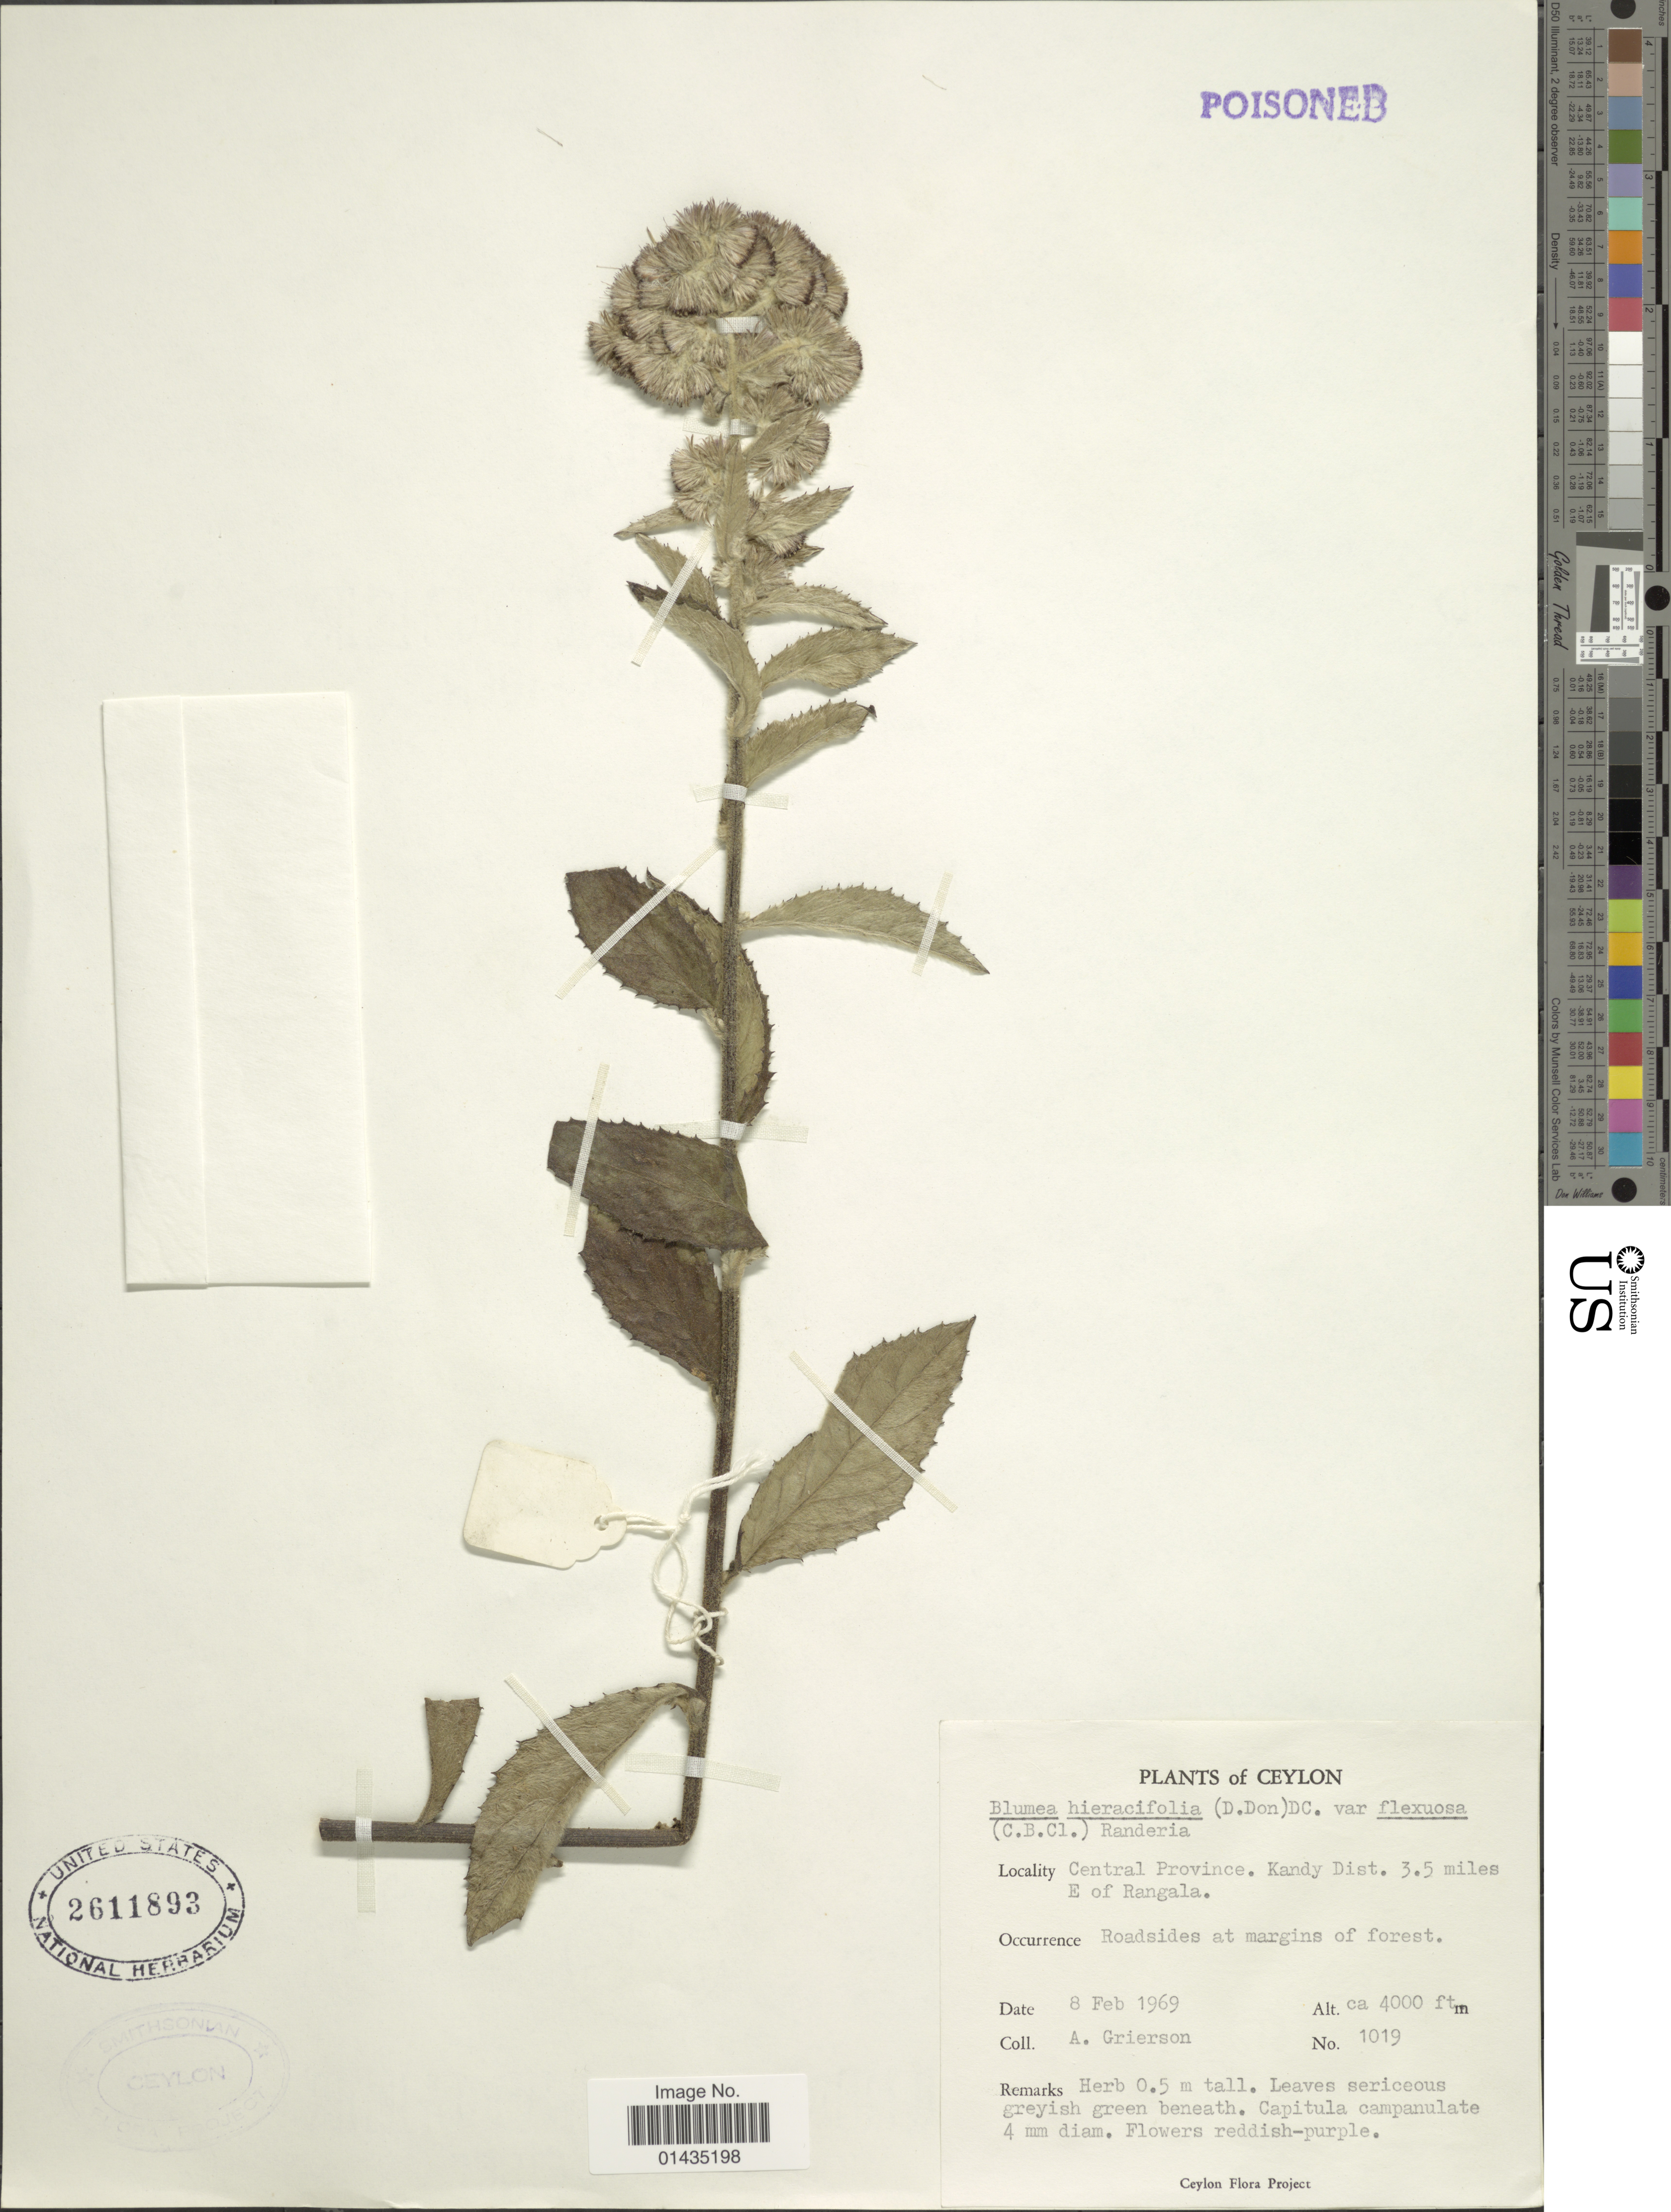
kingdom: Plantae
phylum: Tracheophyta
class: Magnoliopsida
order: Asterales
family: Asteraceae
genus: Blumea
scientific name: Blumea hieraciifolia var. flexuosa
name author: (C.B. Clarke) Randeria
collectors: A. Grierson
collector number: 1019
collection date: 1969-02-08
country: Sri Lanka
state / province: Central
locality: Ceylon, Kandy Dist. 3.5 miles E of Rangala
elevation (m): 1219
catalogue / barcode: US 2611893